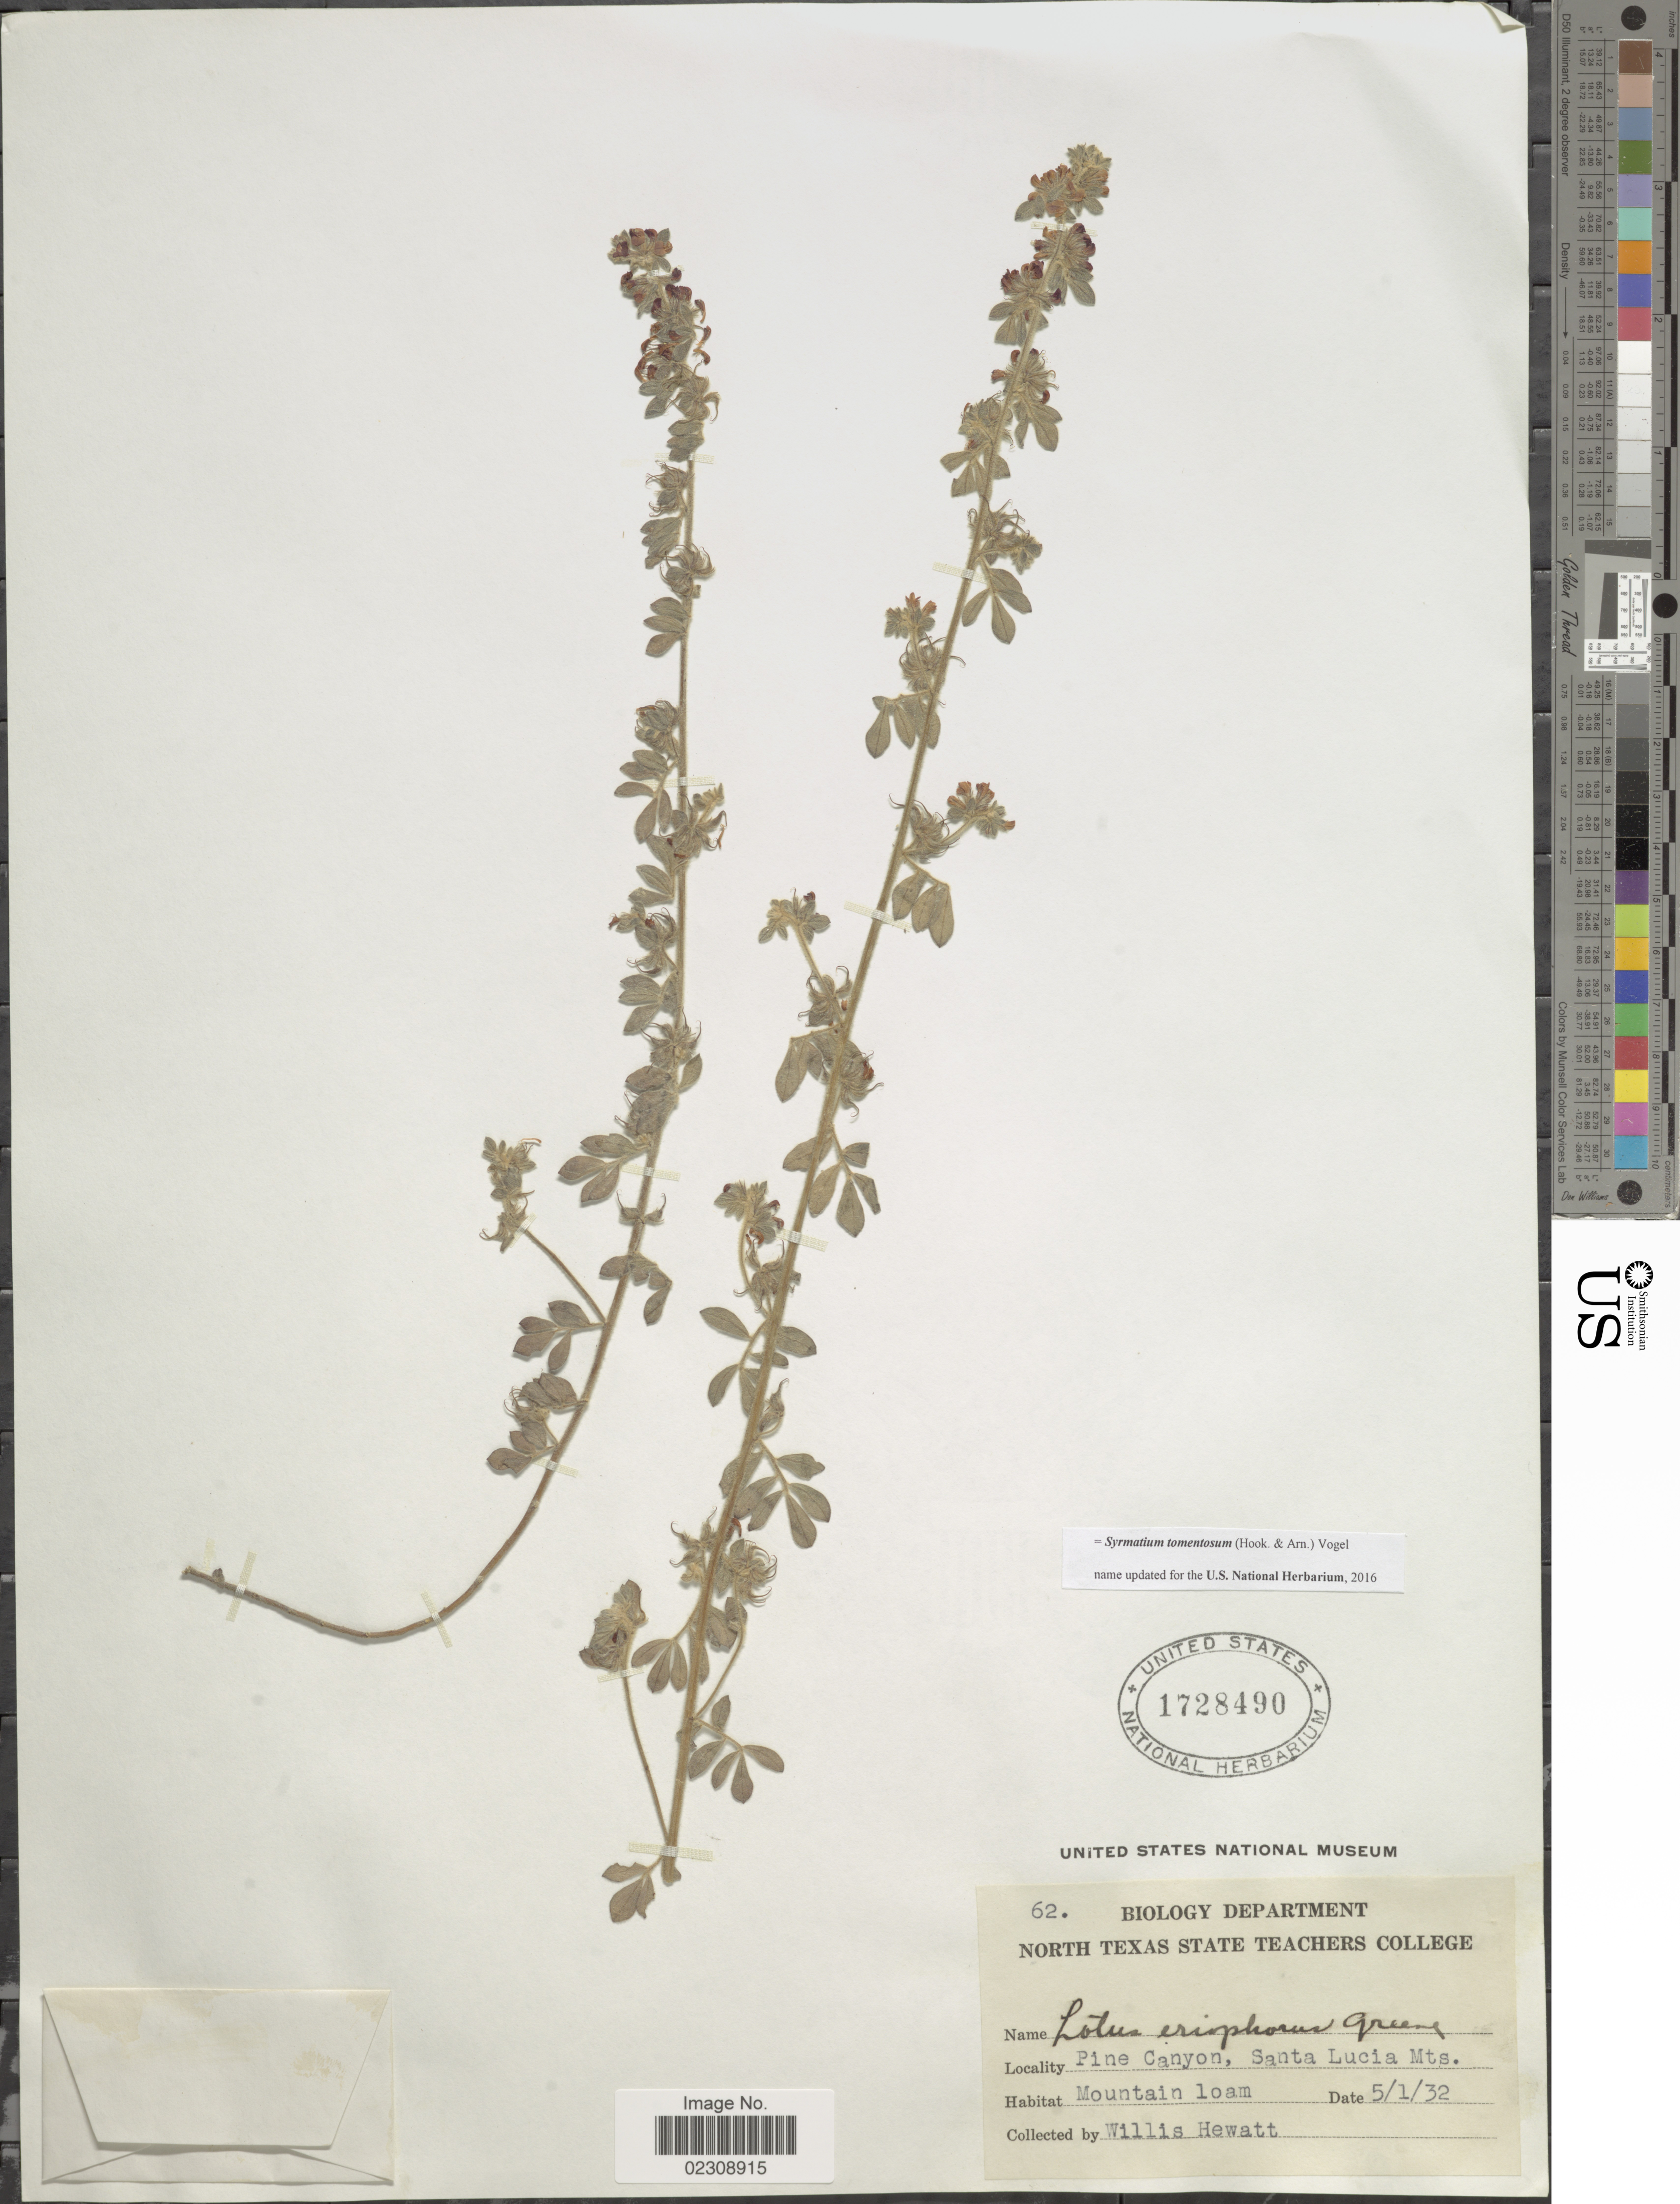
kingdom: Plantae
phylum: Tracheophyta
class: Magnoliopsida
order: Fabales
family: Fabaceae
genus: Syrmatium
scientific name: Syrmatium tomentosum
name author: (Hook. & Arn.) Vogel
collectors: W. Hewatt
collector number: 62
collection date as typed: Transcribed d/m/y: 1/5/32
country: United States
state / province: California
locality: Pine Canyon, Santa Lucia Mts.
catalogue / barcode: US 1728490